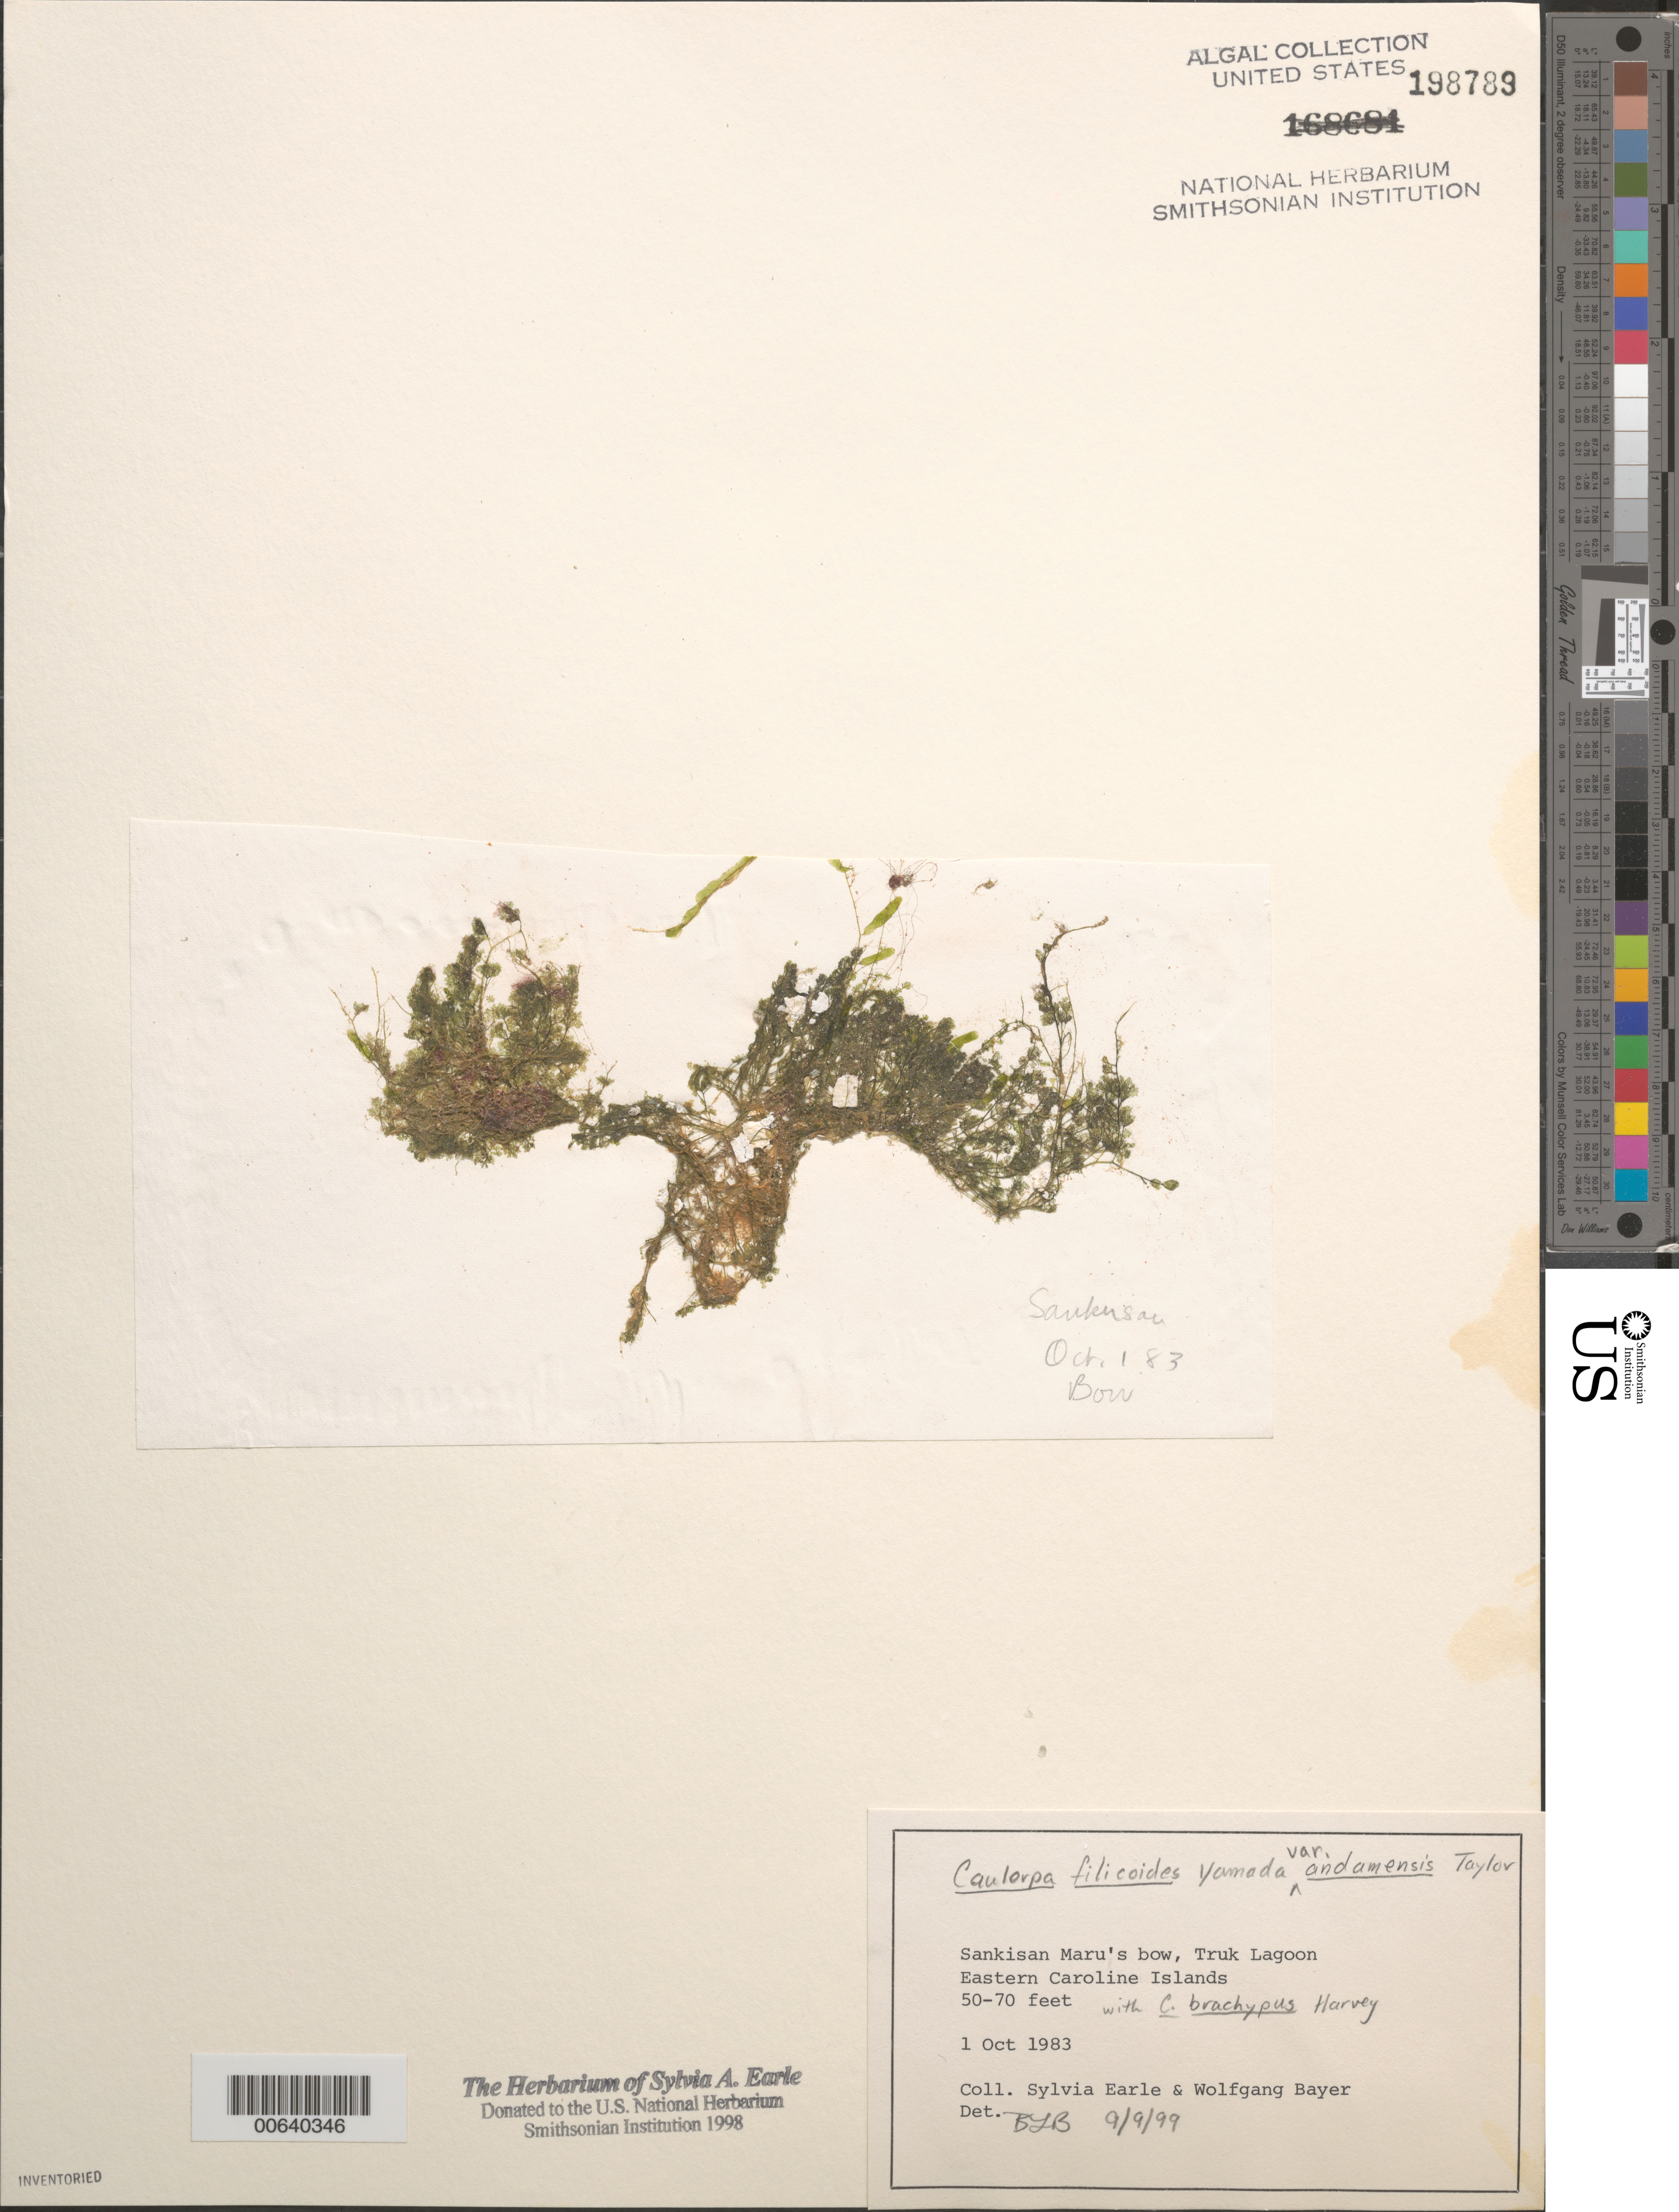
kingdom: Plantae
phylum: Chlorophyta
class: Ulvophyceae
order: Bryopsidales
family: Caulerpaceae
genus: Caulerpa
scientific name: Caulerpa filicoides var. andamanensis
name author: W.R. Taylor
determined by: Brooks, B. L., (BOT), Smithsonian Institution - National Museum of Natural History (UNITED STATES)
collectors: S. A. Earle & W. Bayer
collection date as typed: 01 Oct 1983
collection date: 1983-10-01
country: Micronesia, Federated States of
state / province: Truk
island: Truk (Chuuk) Is.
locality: Sankisan Maru, Chuuk Lagoon [Truk Lagoon]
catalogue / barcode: US 198789